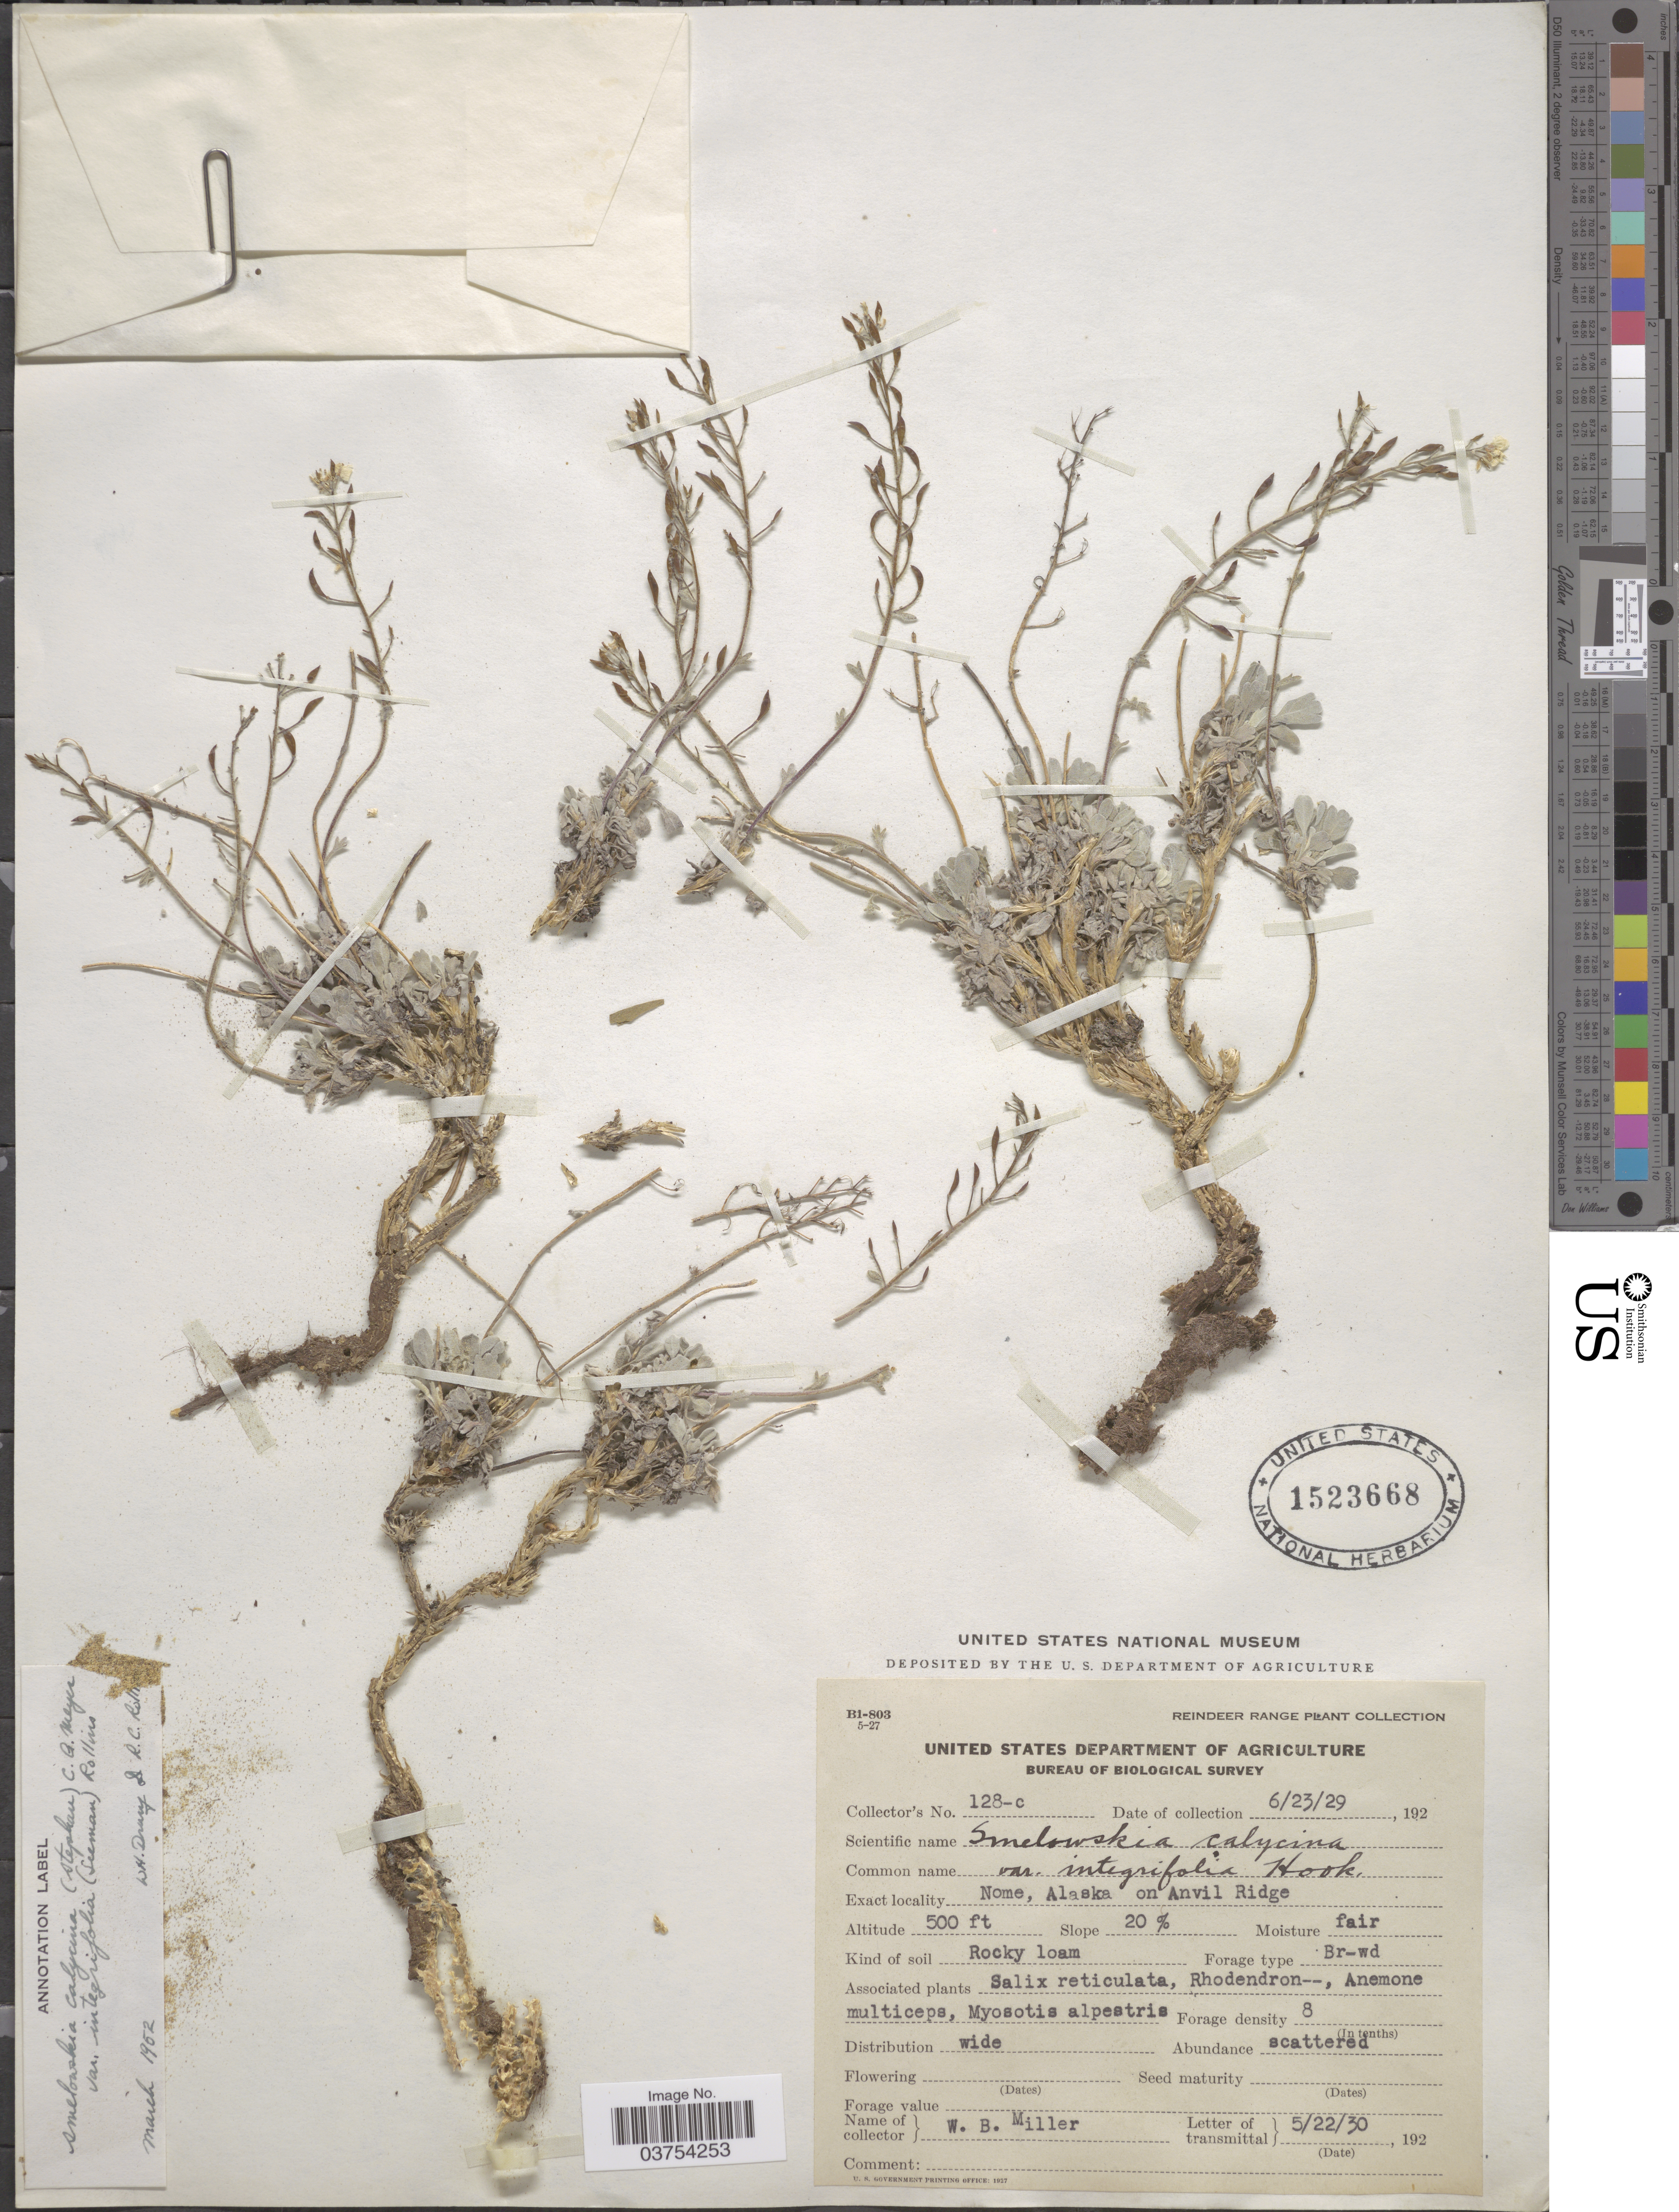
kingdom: Plantae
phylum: Tracheophyta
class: Magnoliopsida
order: Brassicales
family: Brassicaceae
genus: Smelowskia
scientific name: Smelowskia calycina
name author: (Stephan) C.A. Mey.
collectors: W. Miller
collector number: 128-c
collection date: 1929-06-23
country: United States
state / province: Alaska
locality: Nome, on Anvil Ridge.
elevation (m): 152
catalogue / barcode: US 1523668